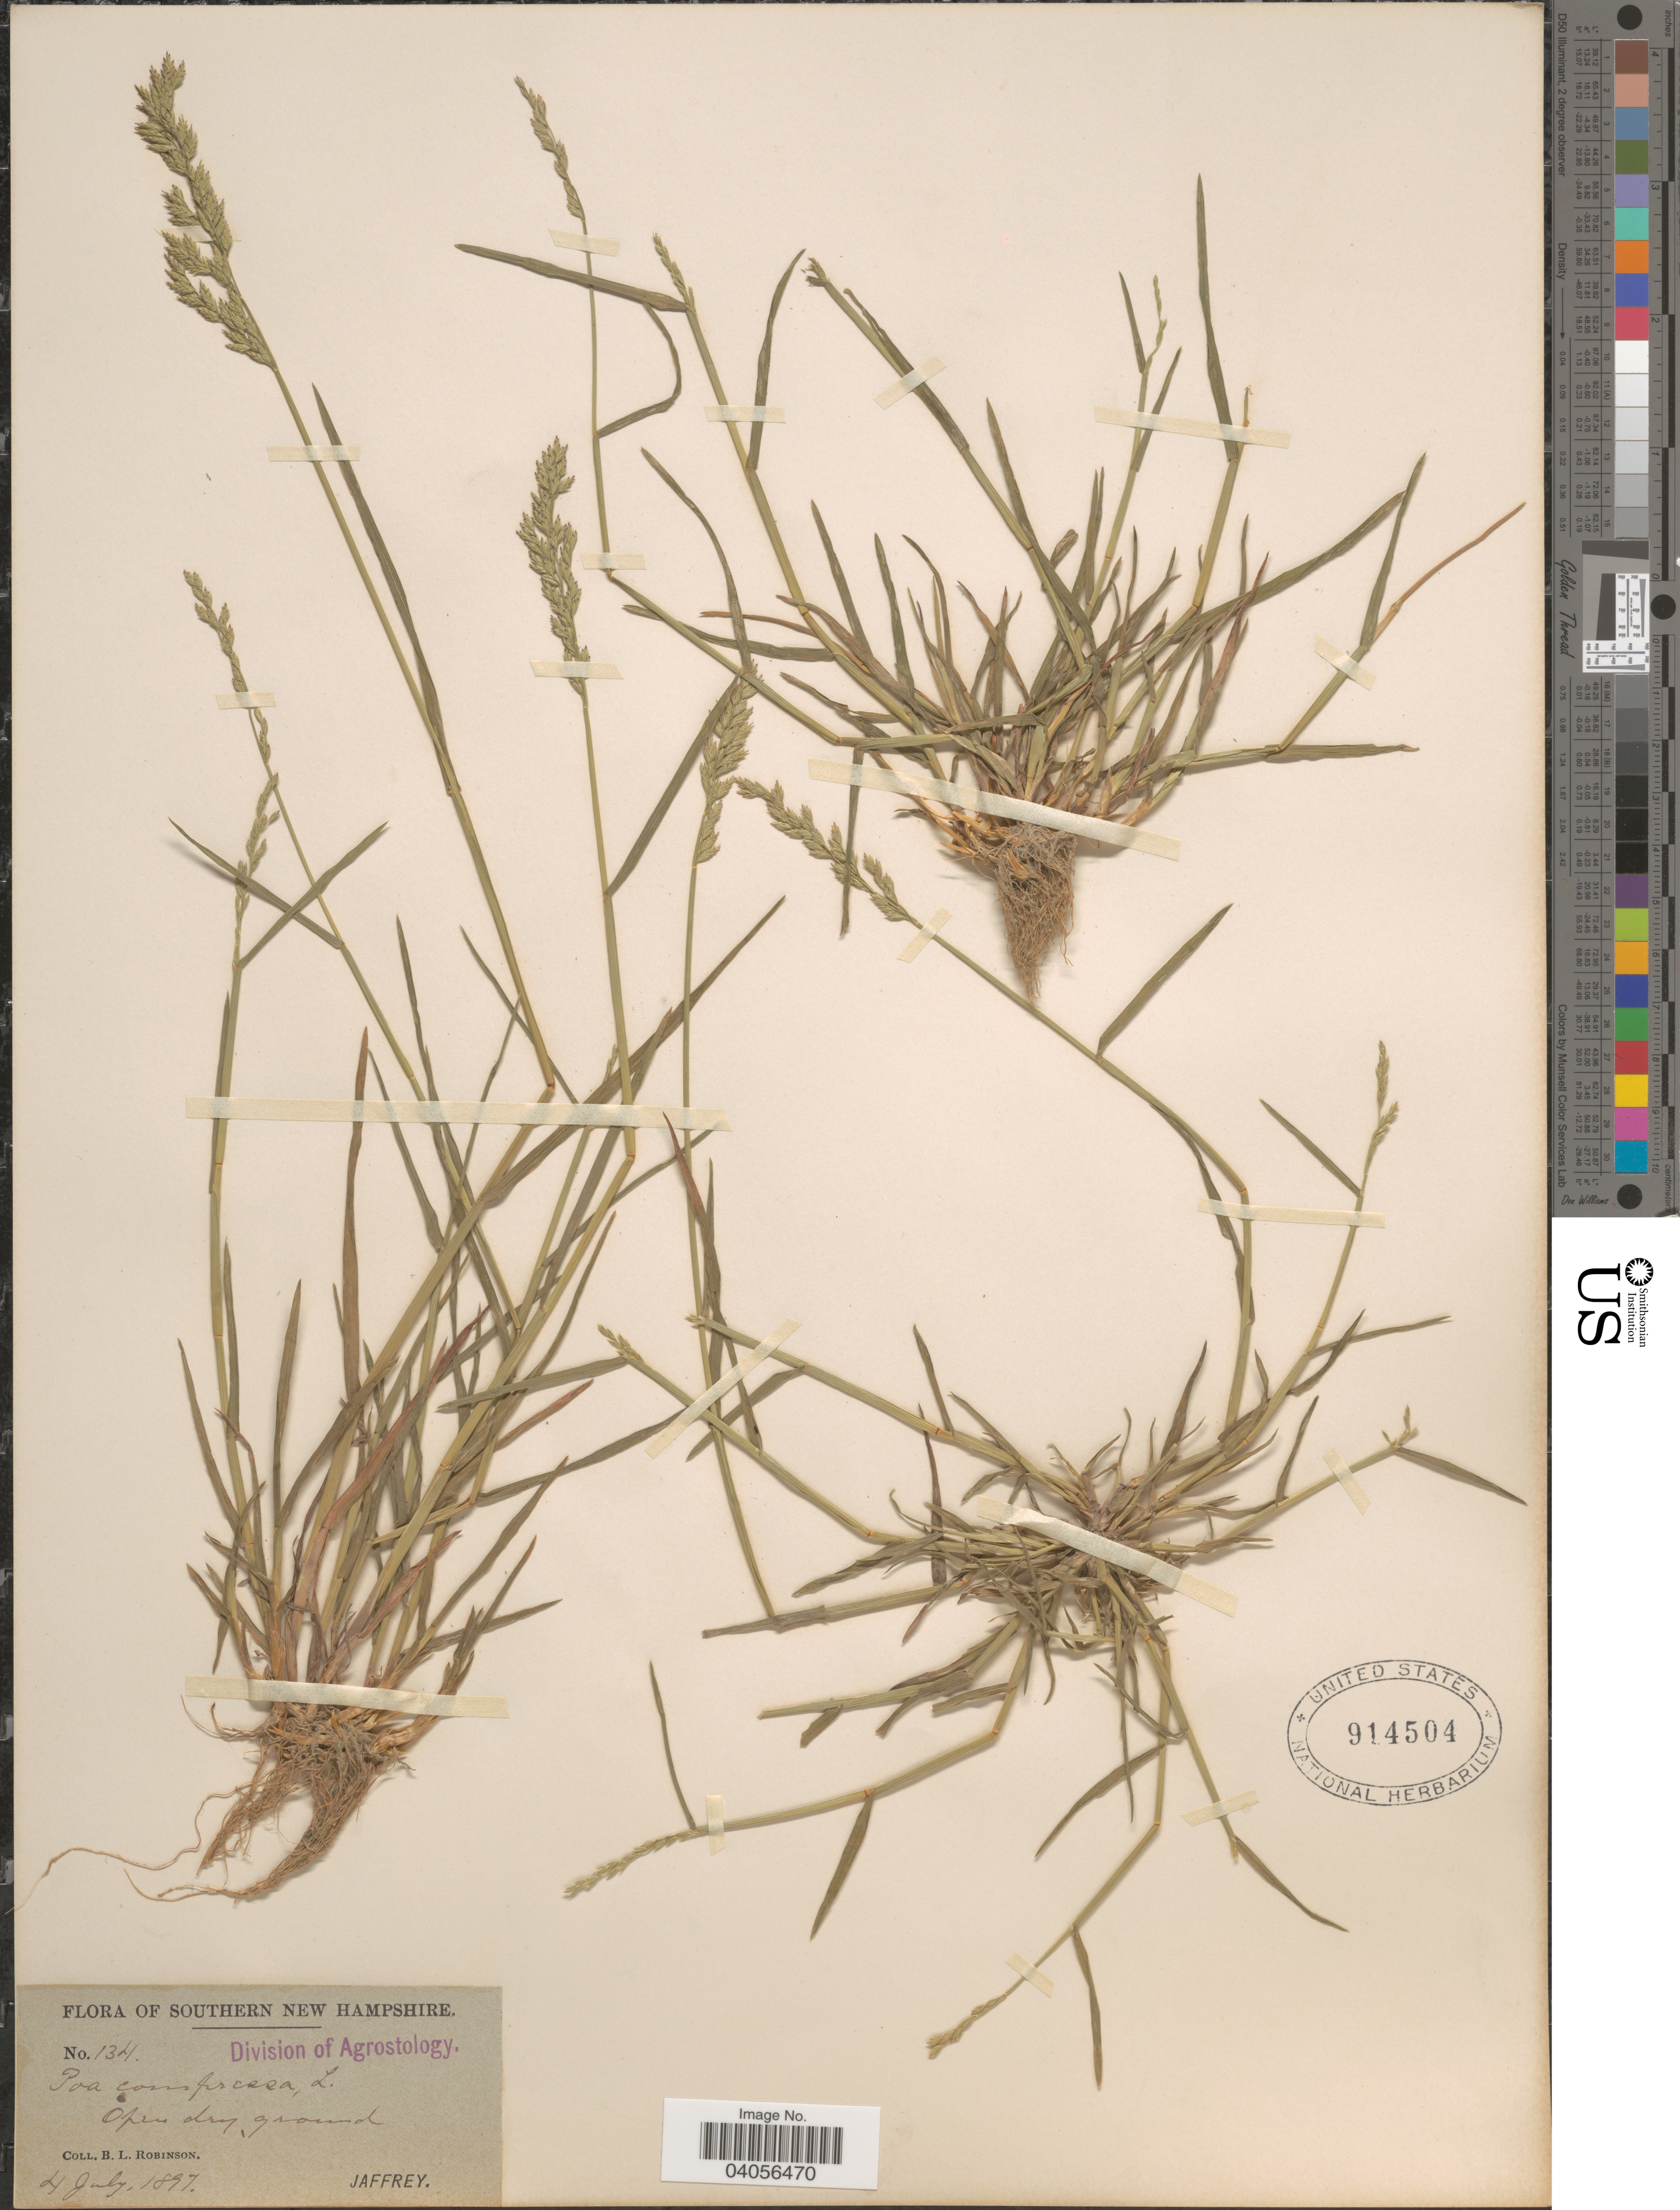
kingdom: Plantae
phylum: Tracheophyta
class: Liliopsida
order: Poales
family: Poaceae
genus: Poa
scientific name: Poa compressa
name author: L.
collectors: B. L. Robinson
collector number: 134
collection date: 1897-07-04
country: United States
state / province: New Hampshire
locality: Southern New Hampshire. Jaffrey.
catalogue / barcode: US 914504